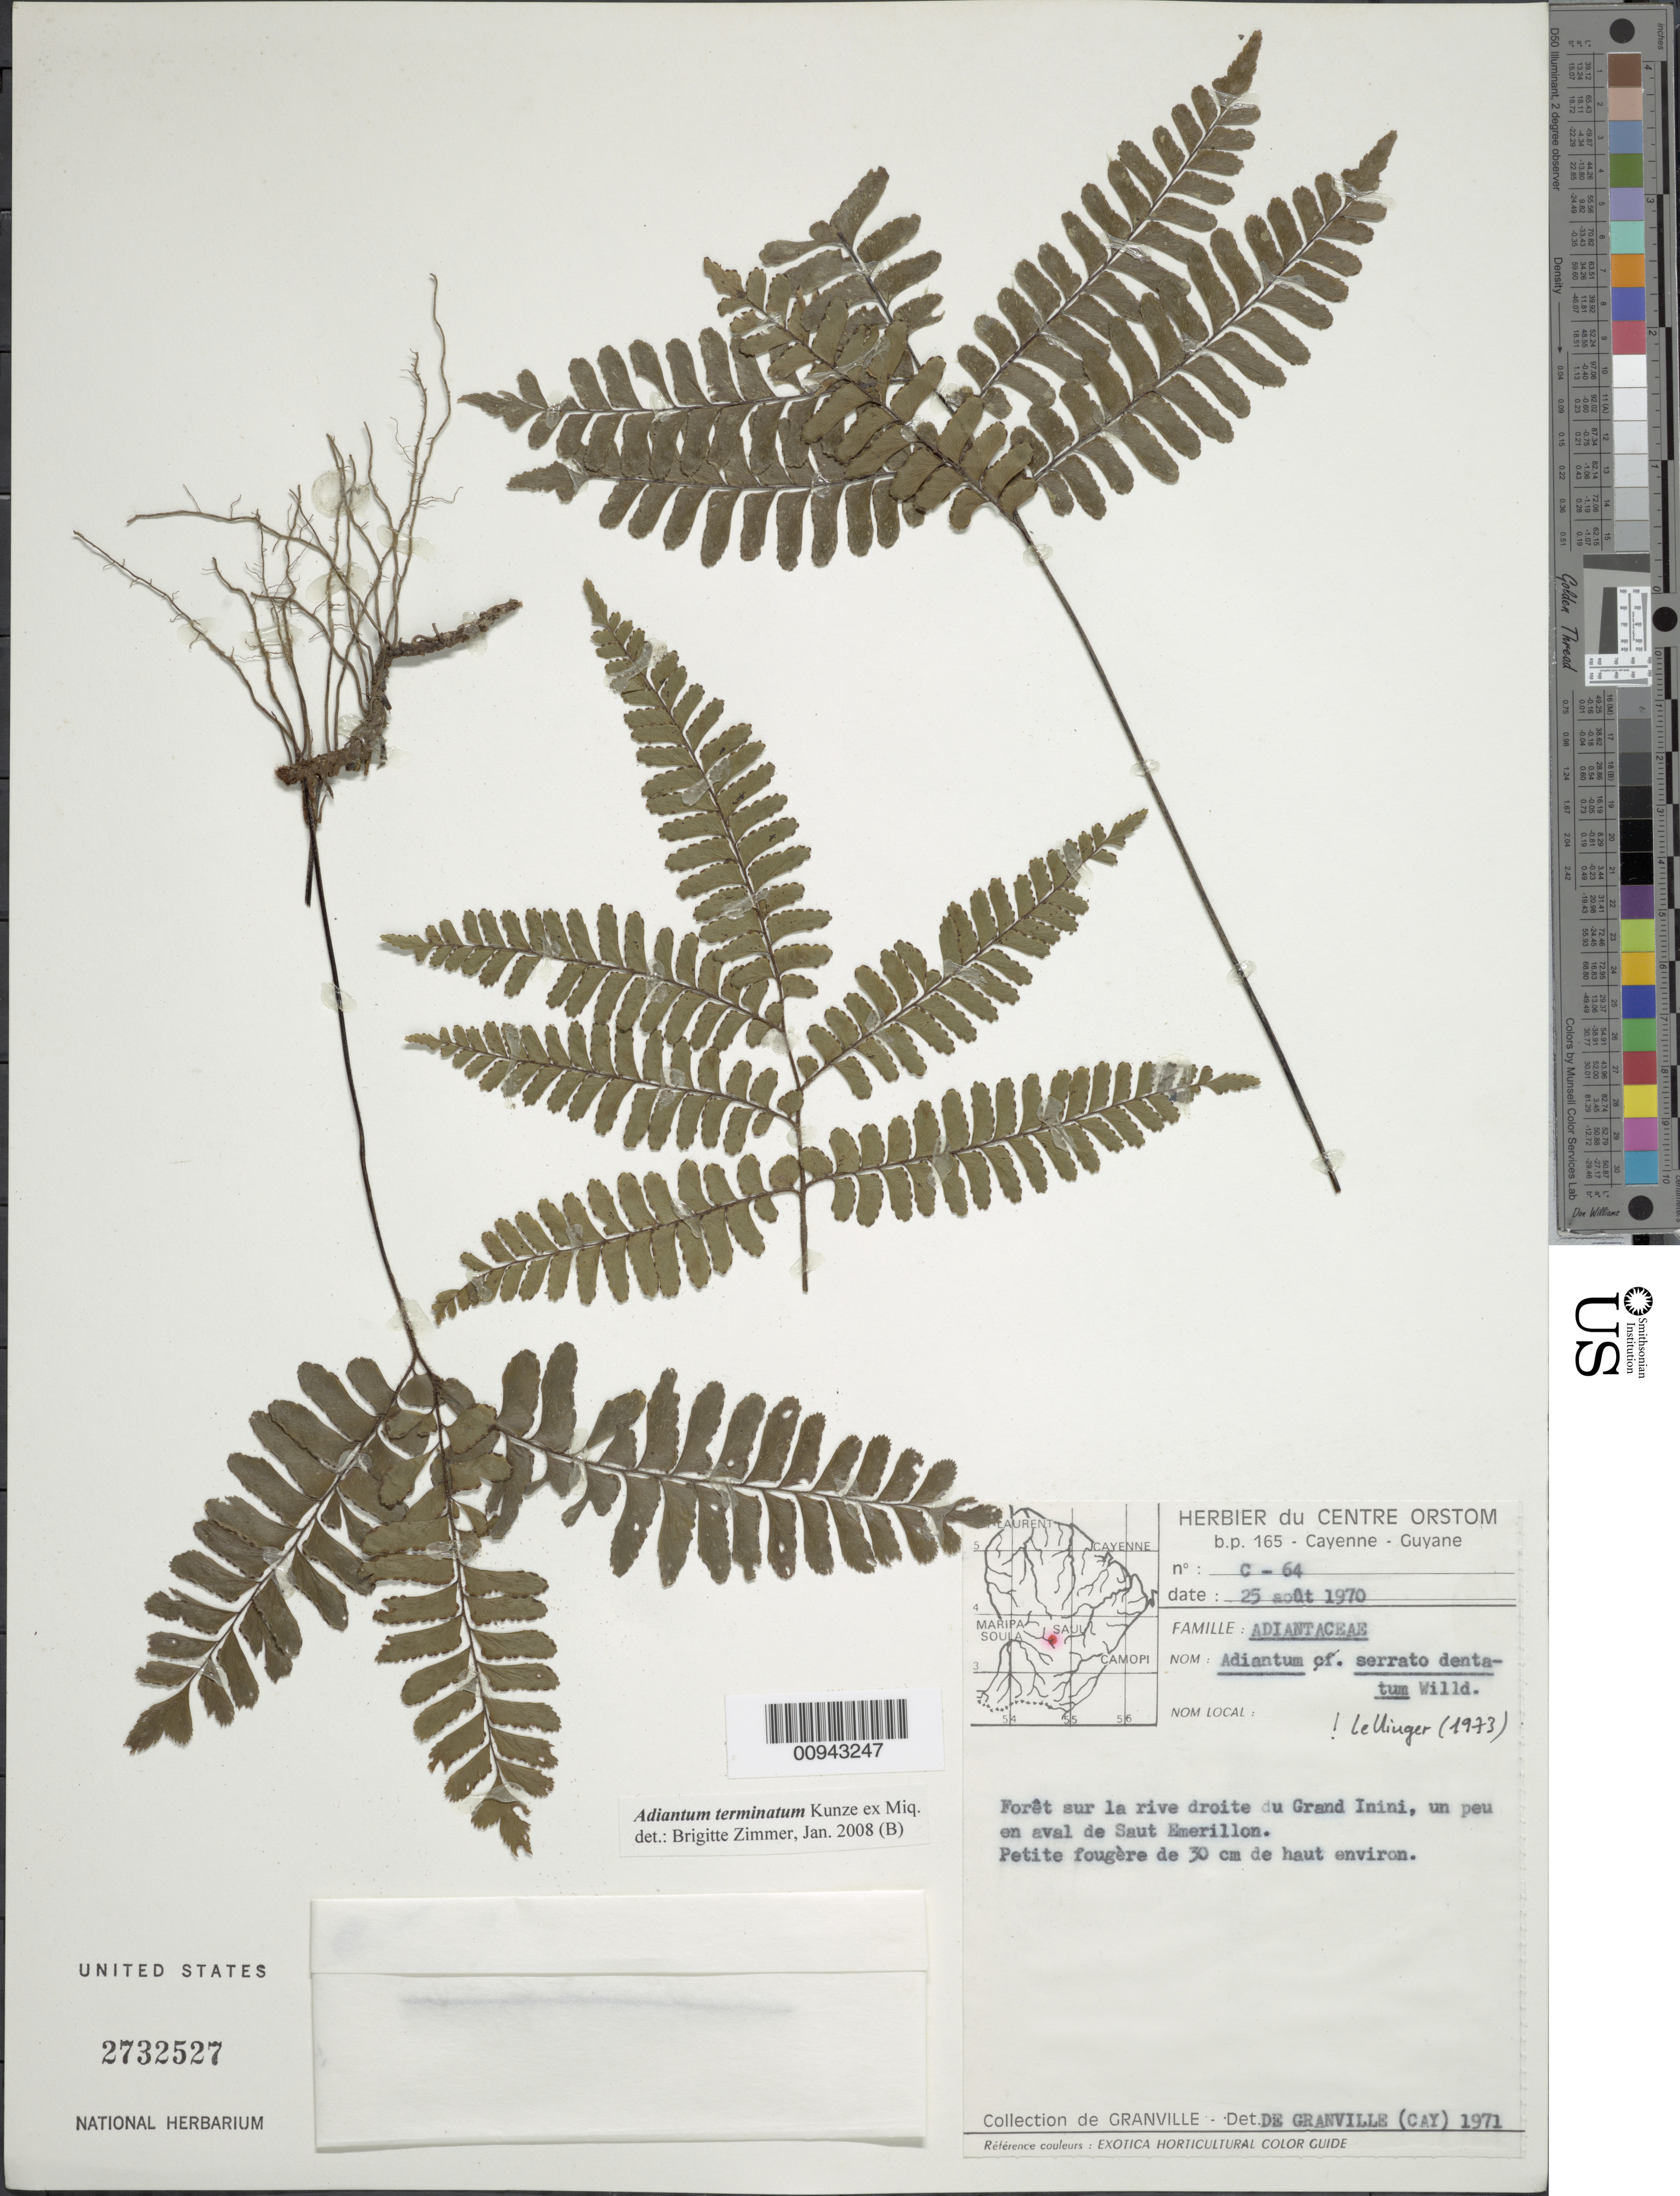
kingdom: Plantae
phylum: Tracheophyta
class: Polypodiopsida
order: Polypodiales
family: Pteridaceae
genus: Adiantum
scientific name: Adiantum terminatum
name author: Kunze ex Miq.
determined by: Zimmer, B.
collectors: J.-J. de Granville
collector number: C 64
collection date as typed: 25-Aug-70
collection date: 1970-08-25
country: French Guiana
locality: Gran Inini, rive droite, un peu en aval de Saut Emerillon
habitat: Foret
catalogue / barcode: US 2732527